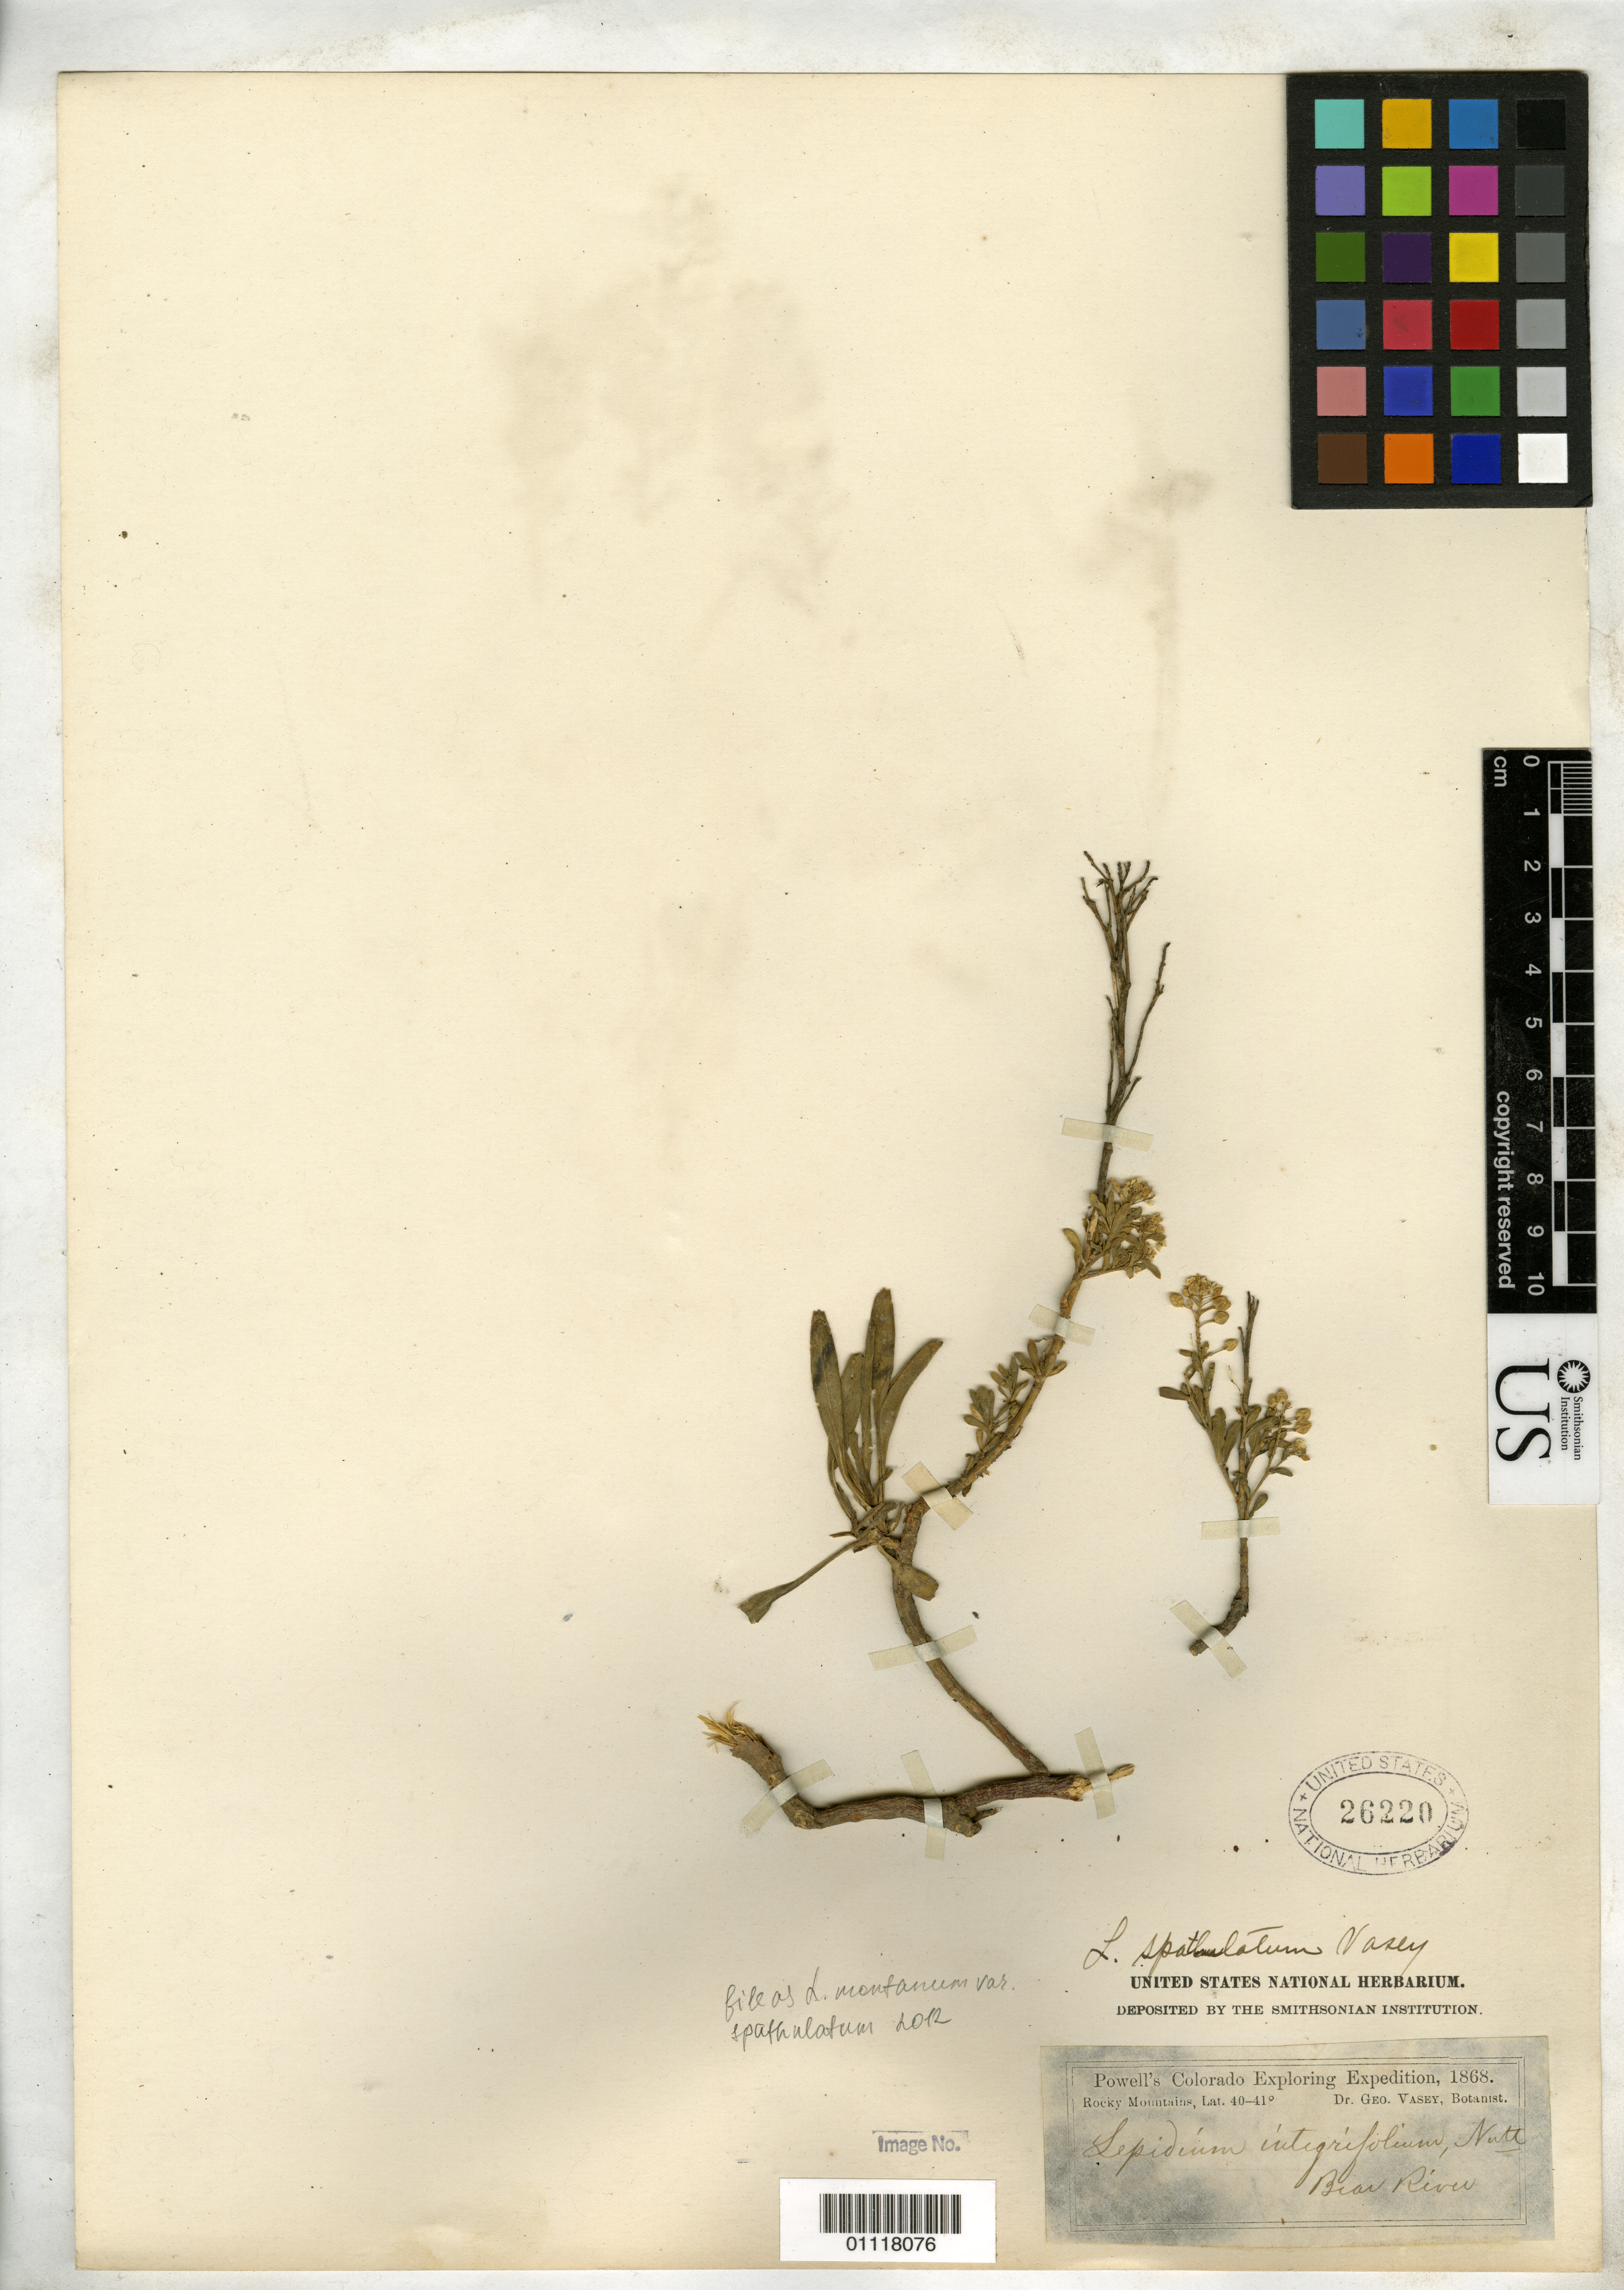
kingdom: Plantae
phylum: Tracheophyta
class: Magnoliopsida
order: Brassicales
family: Brassicaceae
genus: Lepidium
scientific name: Lepidium montanum var. spatulatum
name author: (B.L. Rob.) C.L. Hitchc.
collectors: G. Vasey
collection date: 1868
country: United States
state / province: Colorado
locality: Rocky Mountains, Bear River, lat. 40 - 41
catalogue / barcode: US 26220